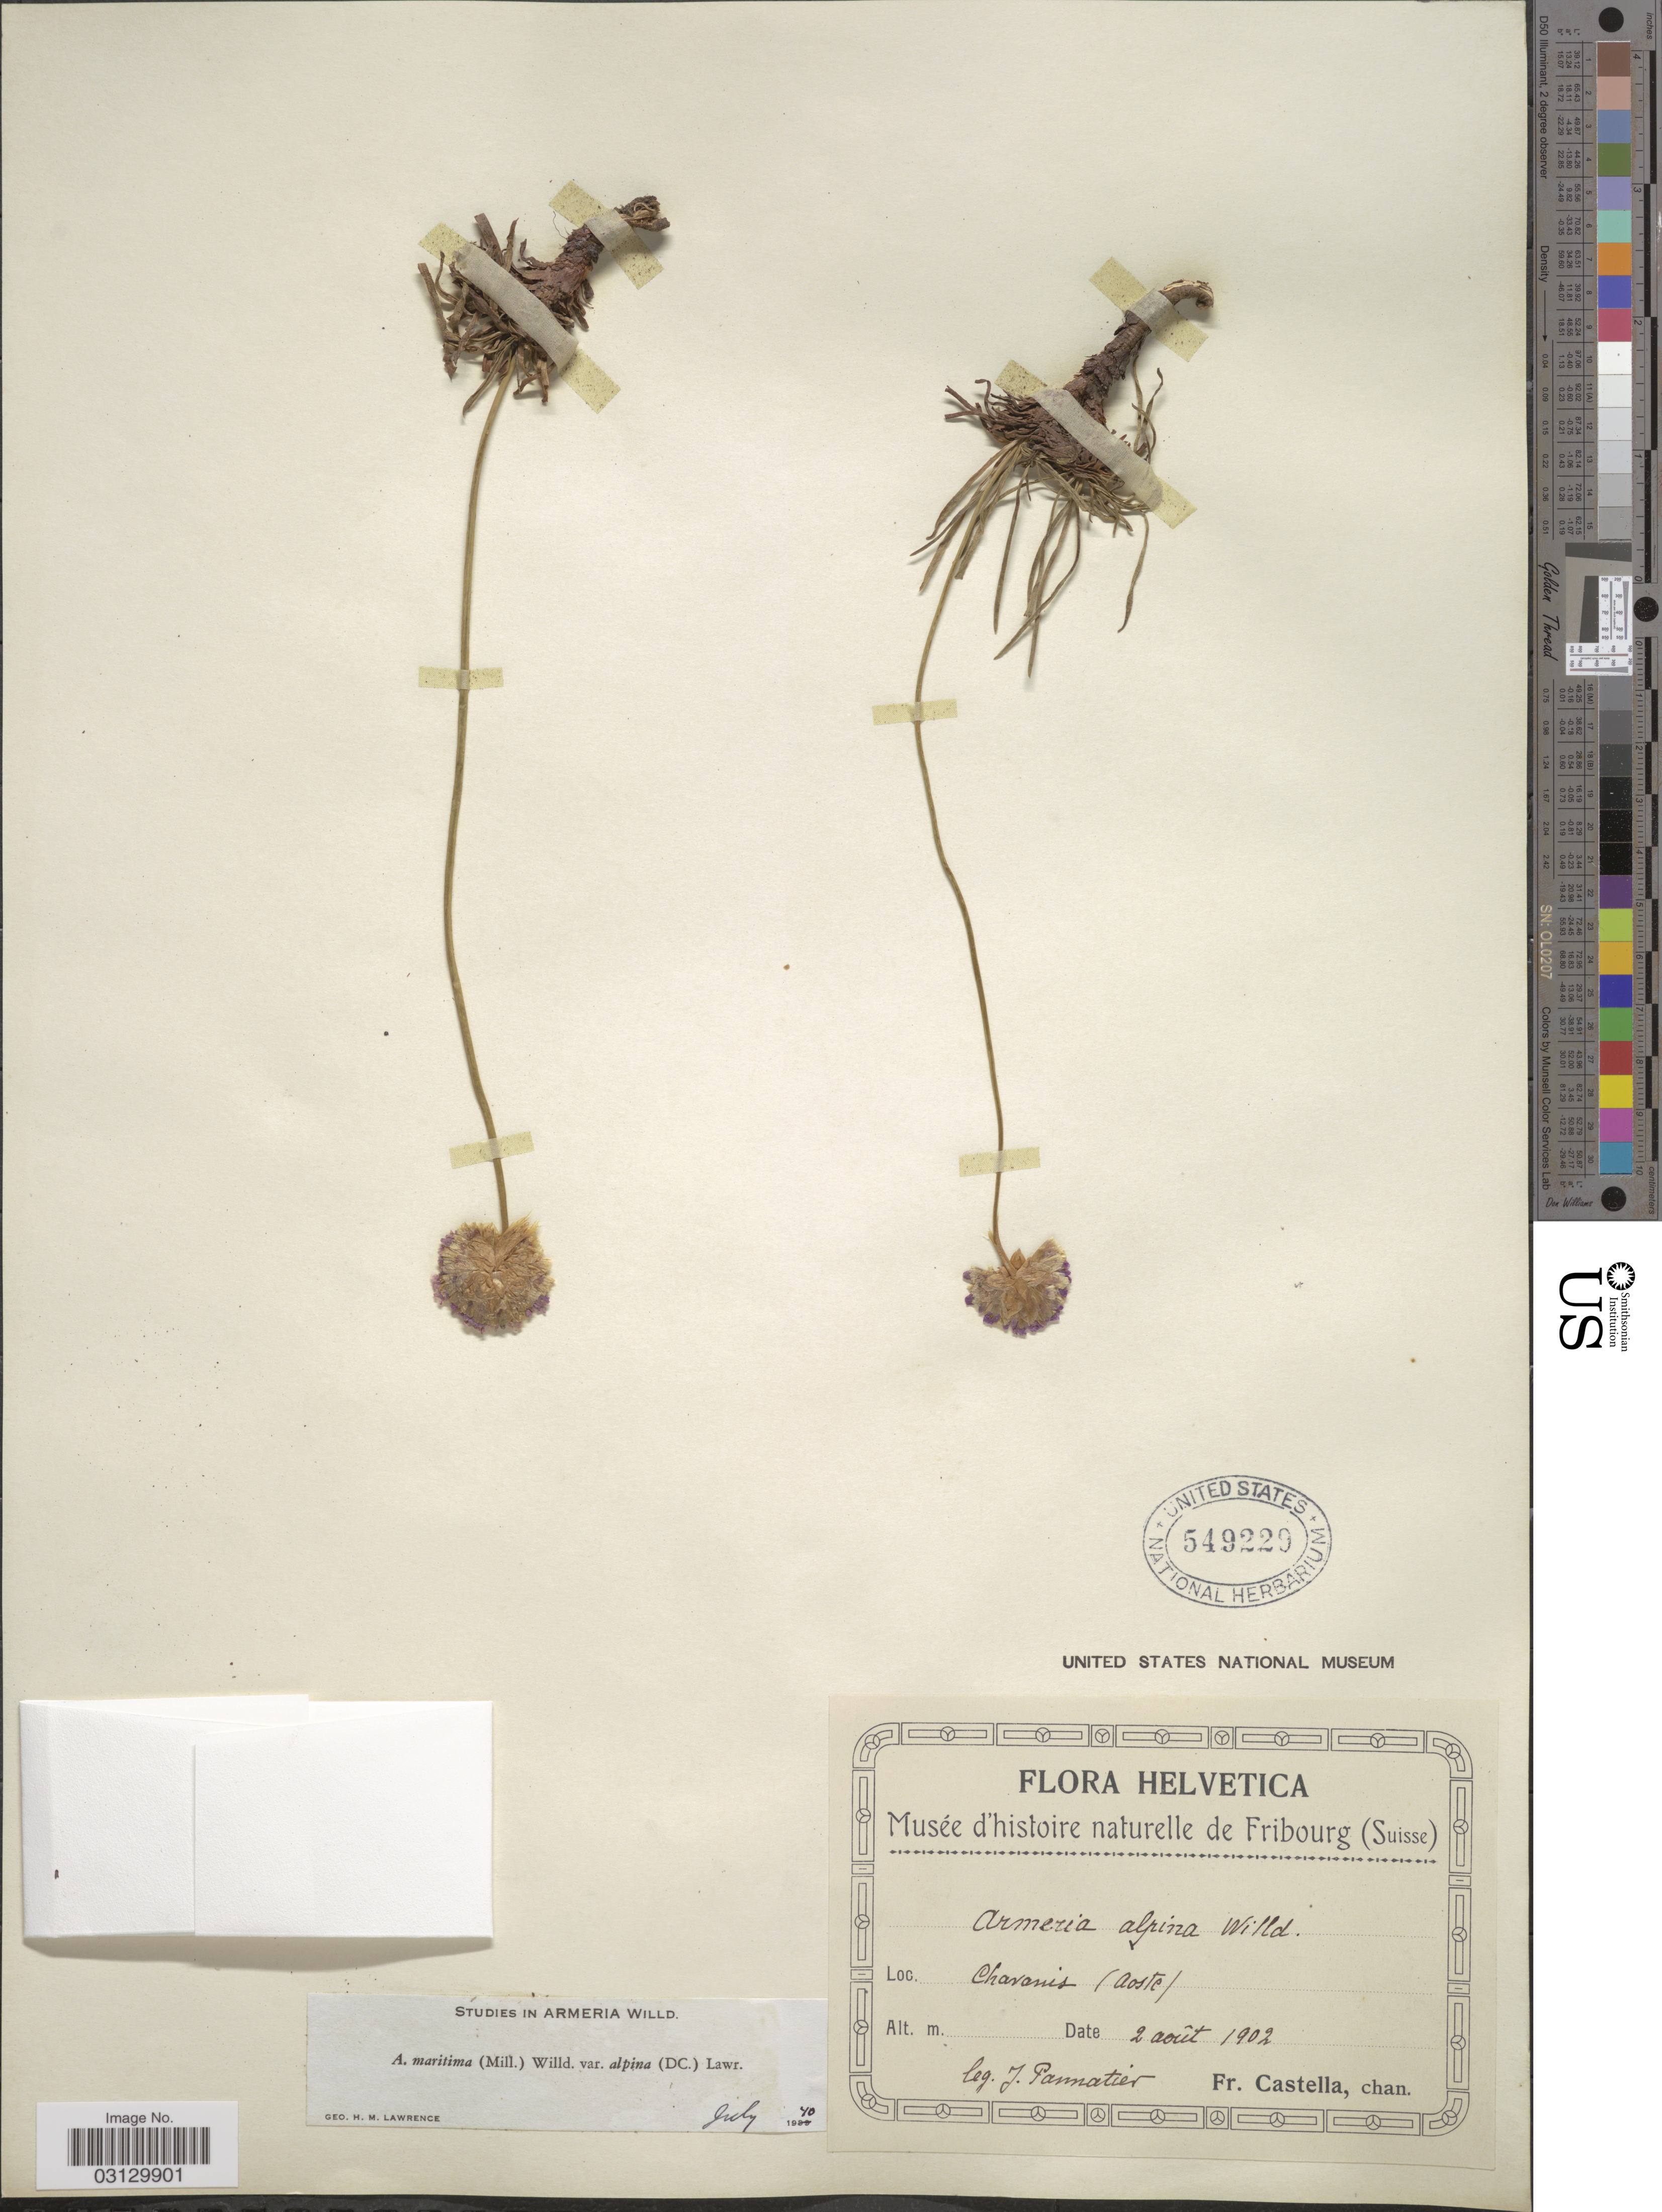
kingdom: Plantae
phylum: Tracheophyta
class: Magnoliopsida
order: Caryophyllales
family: Plumbaginaceae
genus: Armeria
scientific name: Armeria maritima subsp. alpina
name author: (Willd.) P. Silva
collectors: J. Pannatier & Fr. Castella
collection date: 1902-08-02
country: Switzerland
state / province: Valais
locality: Chavanis (Aoste).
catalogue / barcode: US 549229